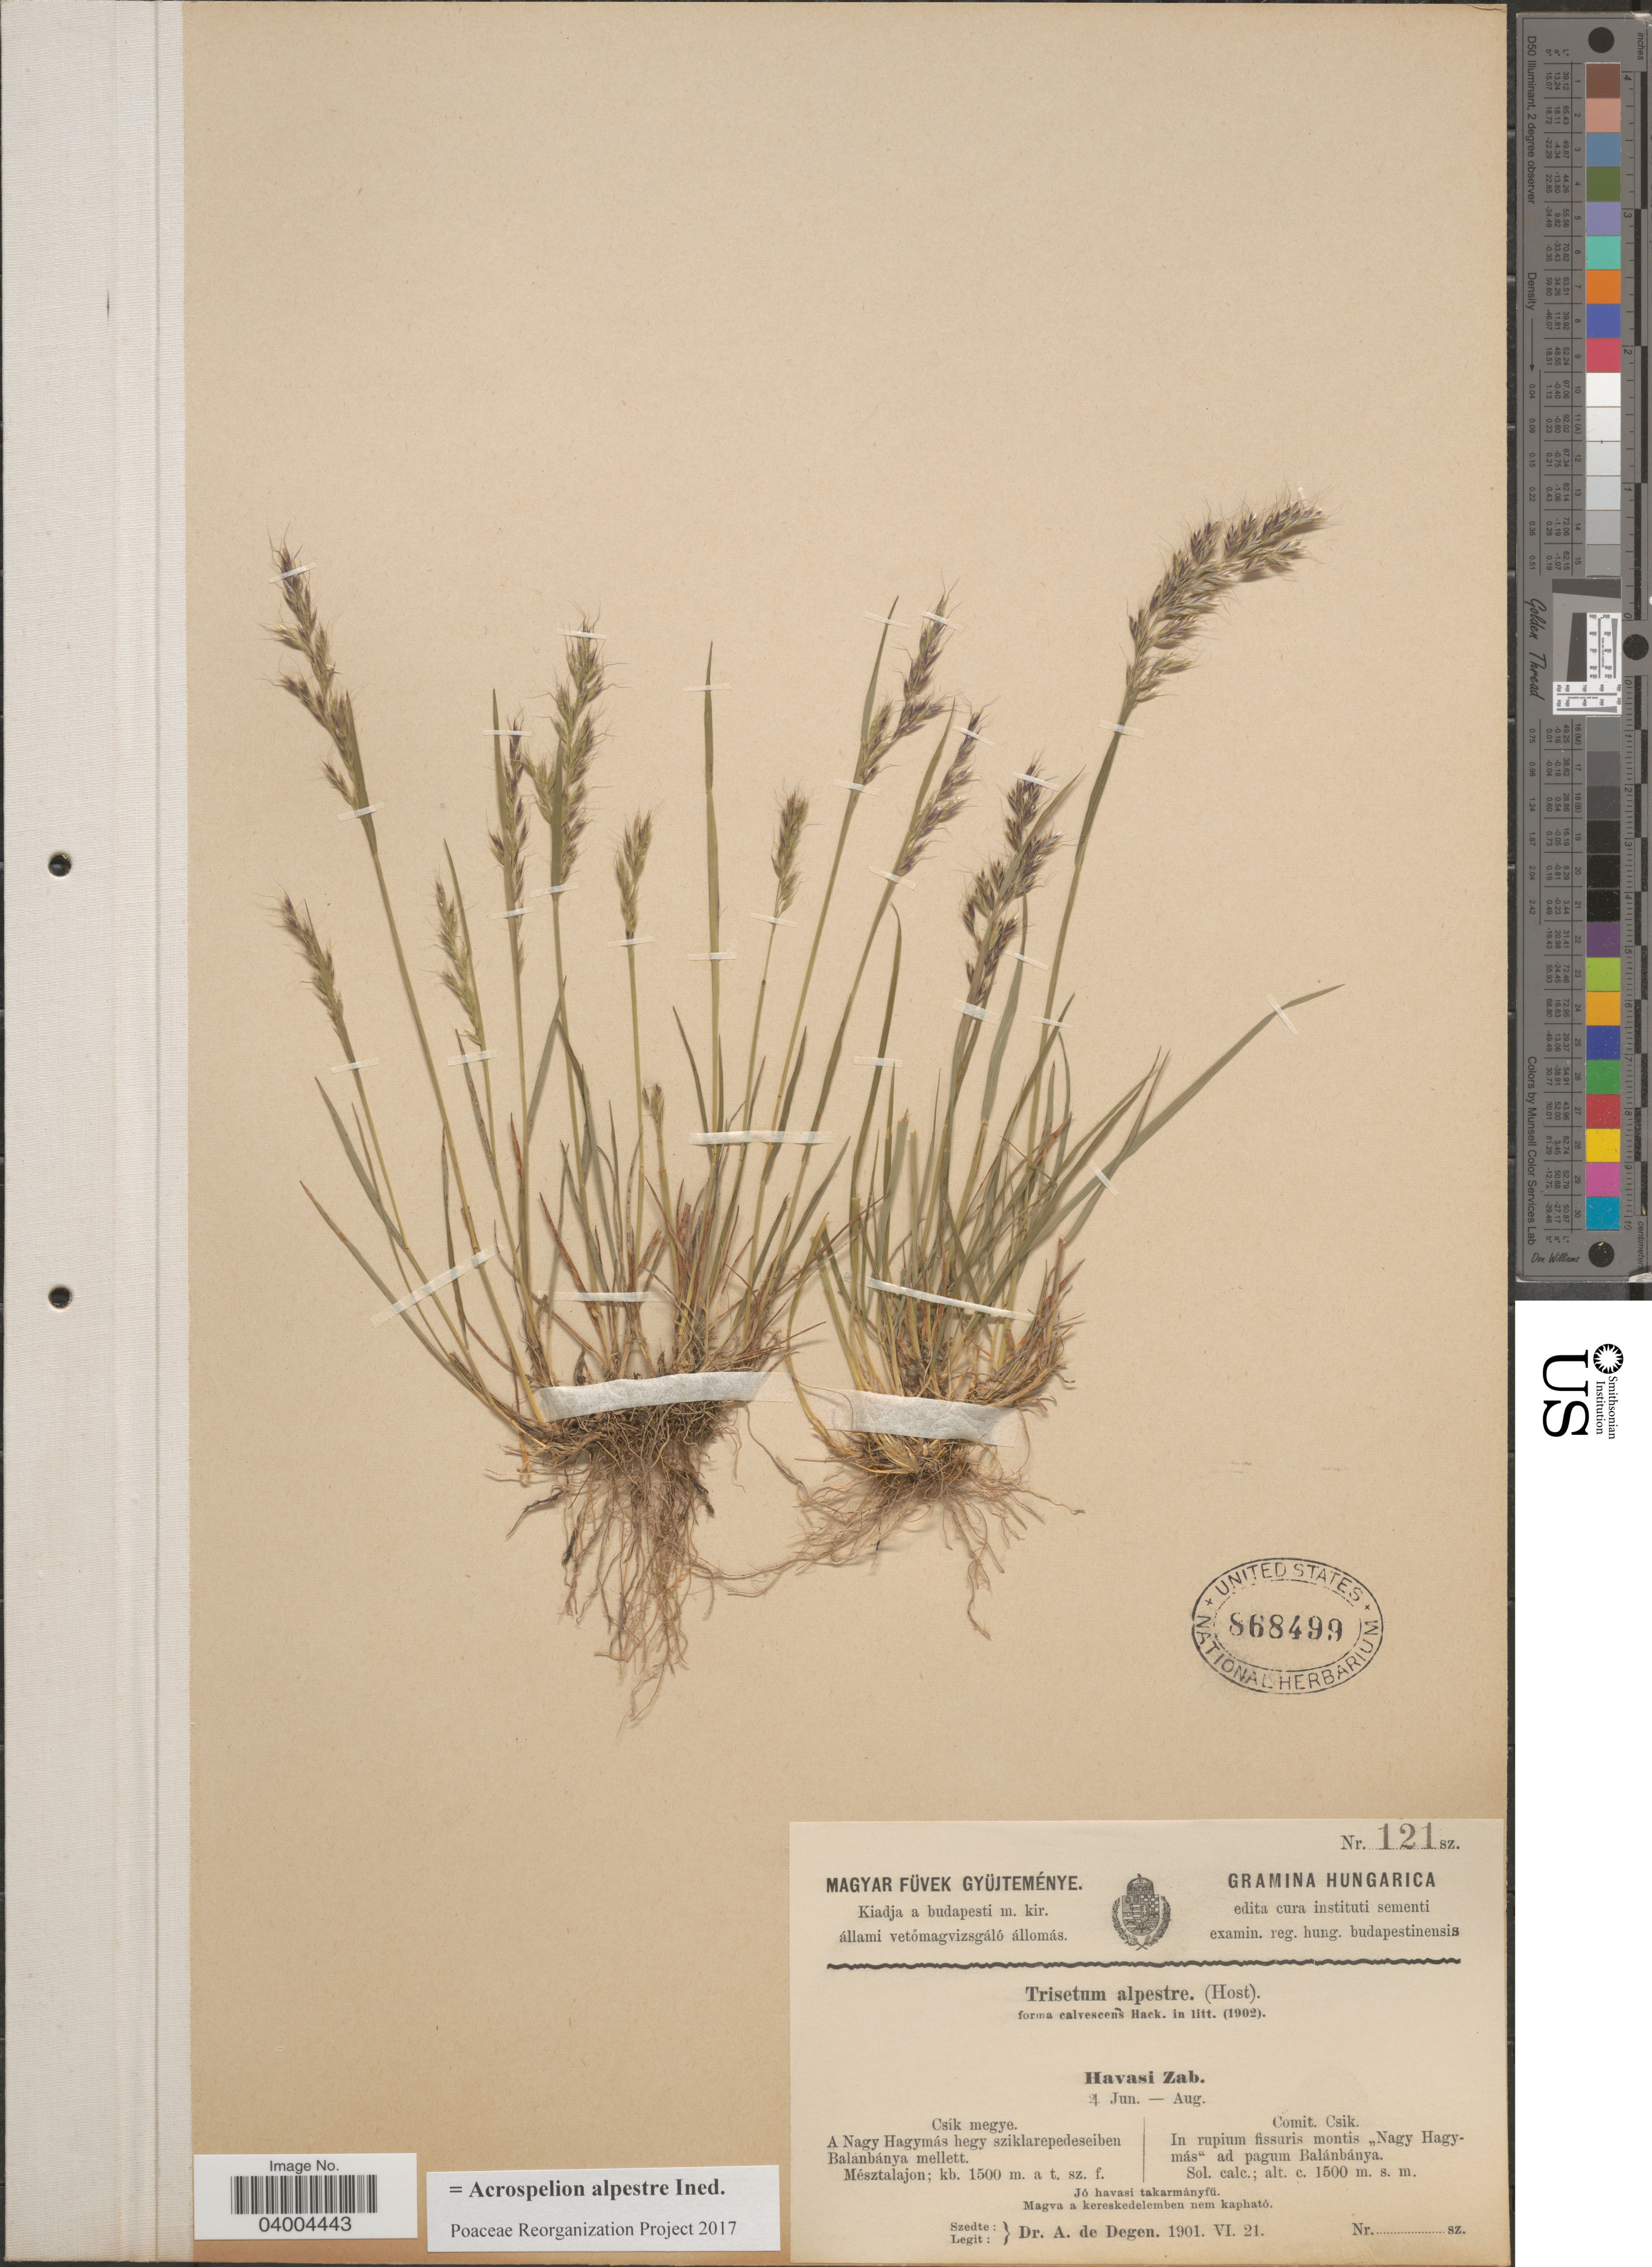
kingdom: Plantae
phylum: Tracheophyta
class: Liliopsida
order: Poales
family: Poaceae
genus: Acrospelion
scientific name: Acrospelion alpestre ined.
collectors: A. Degen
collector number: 121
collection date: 1901-06-21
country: Hungary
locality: Comit Csik. In rupium fissuris montis "Nagy Hagymás" ad pagum Balánbánya.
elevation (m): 1500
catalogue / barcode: US 868499